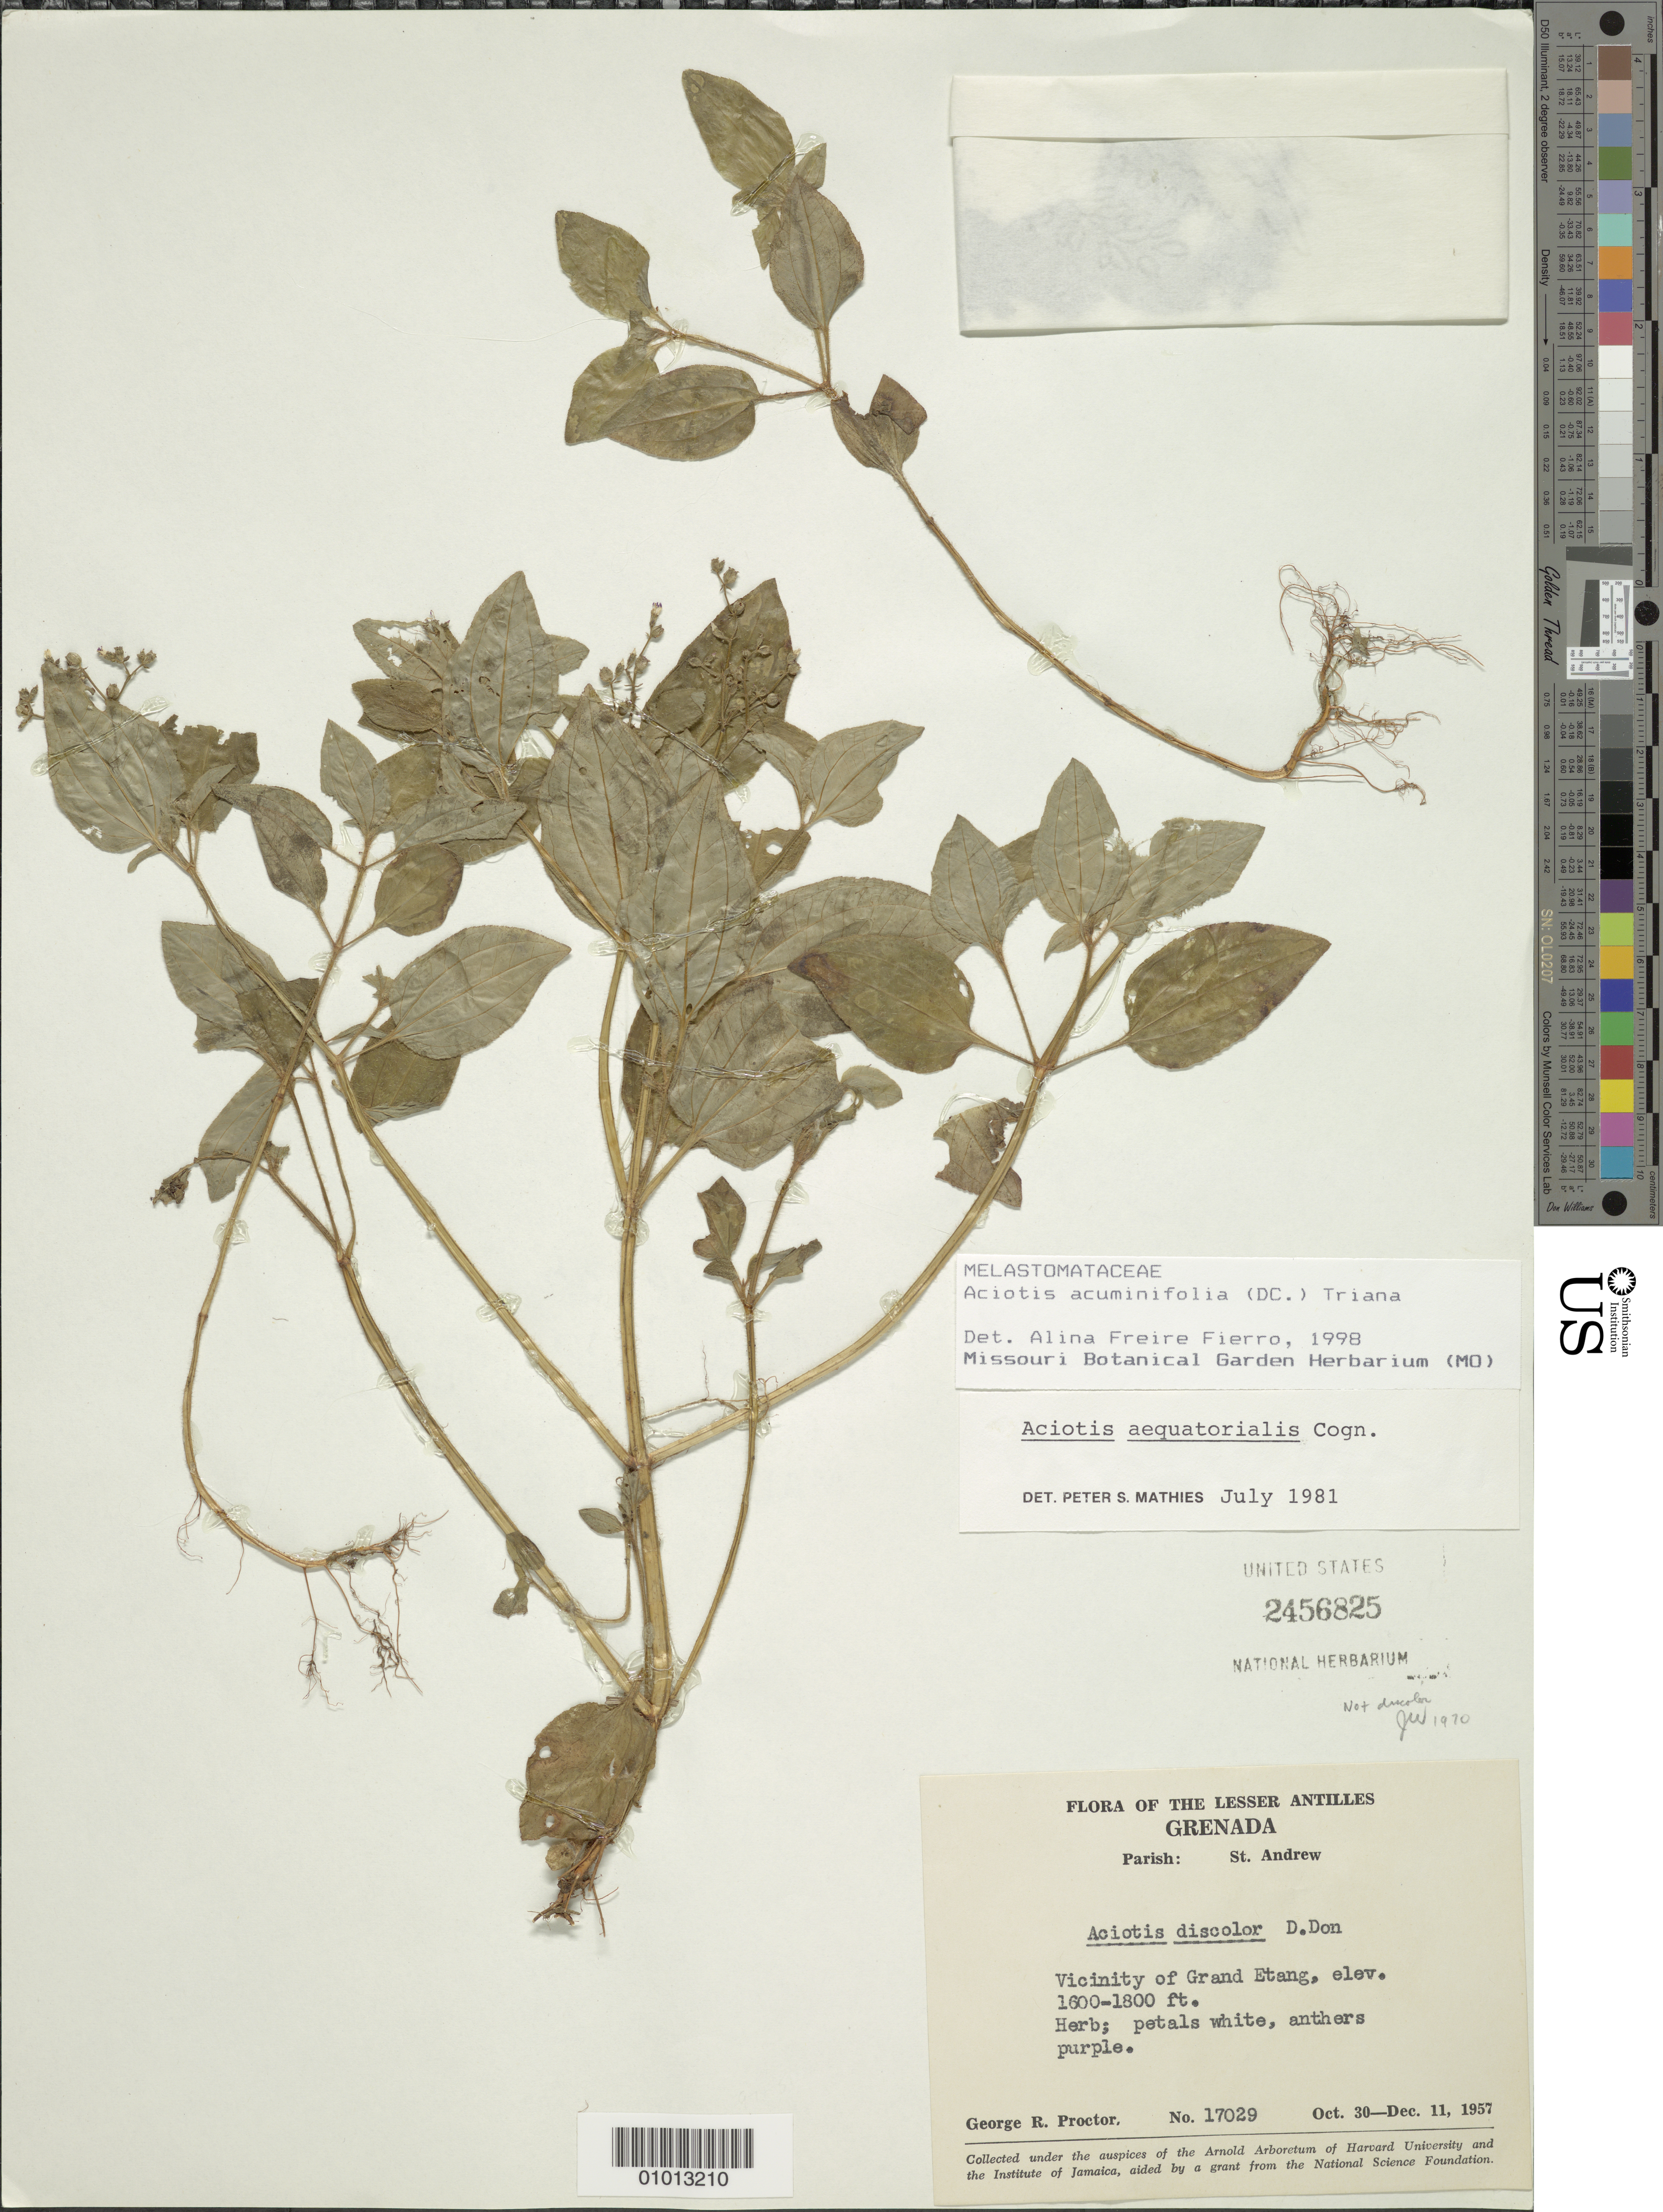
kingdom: Plantae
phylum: Tracheophyta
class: Magnoliopsida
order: Myrtales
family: Melastomataceae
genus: Aciotis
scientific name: Aciotis acuminifolia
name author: (Mart. ex DC.) Triana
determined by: Freire-Fierro, A.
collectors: G. R. Proctor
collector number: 17029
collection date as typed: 30 Oct 1957 to 11 Dec 1957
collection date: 1957-10-30/1957-12-11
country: Grenada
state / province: Saint Andrew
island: Grenada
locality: Vicinity of Grand Etang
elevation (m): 488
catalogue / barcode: US 2456825